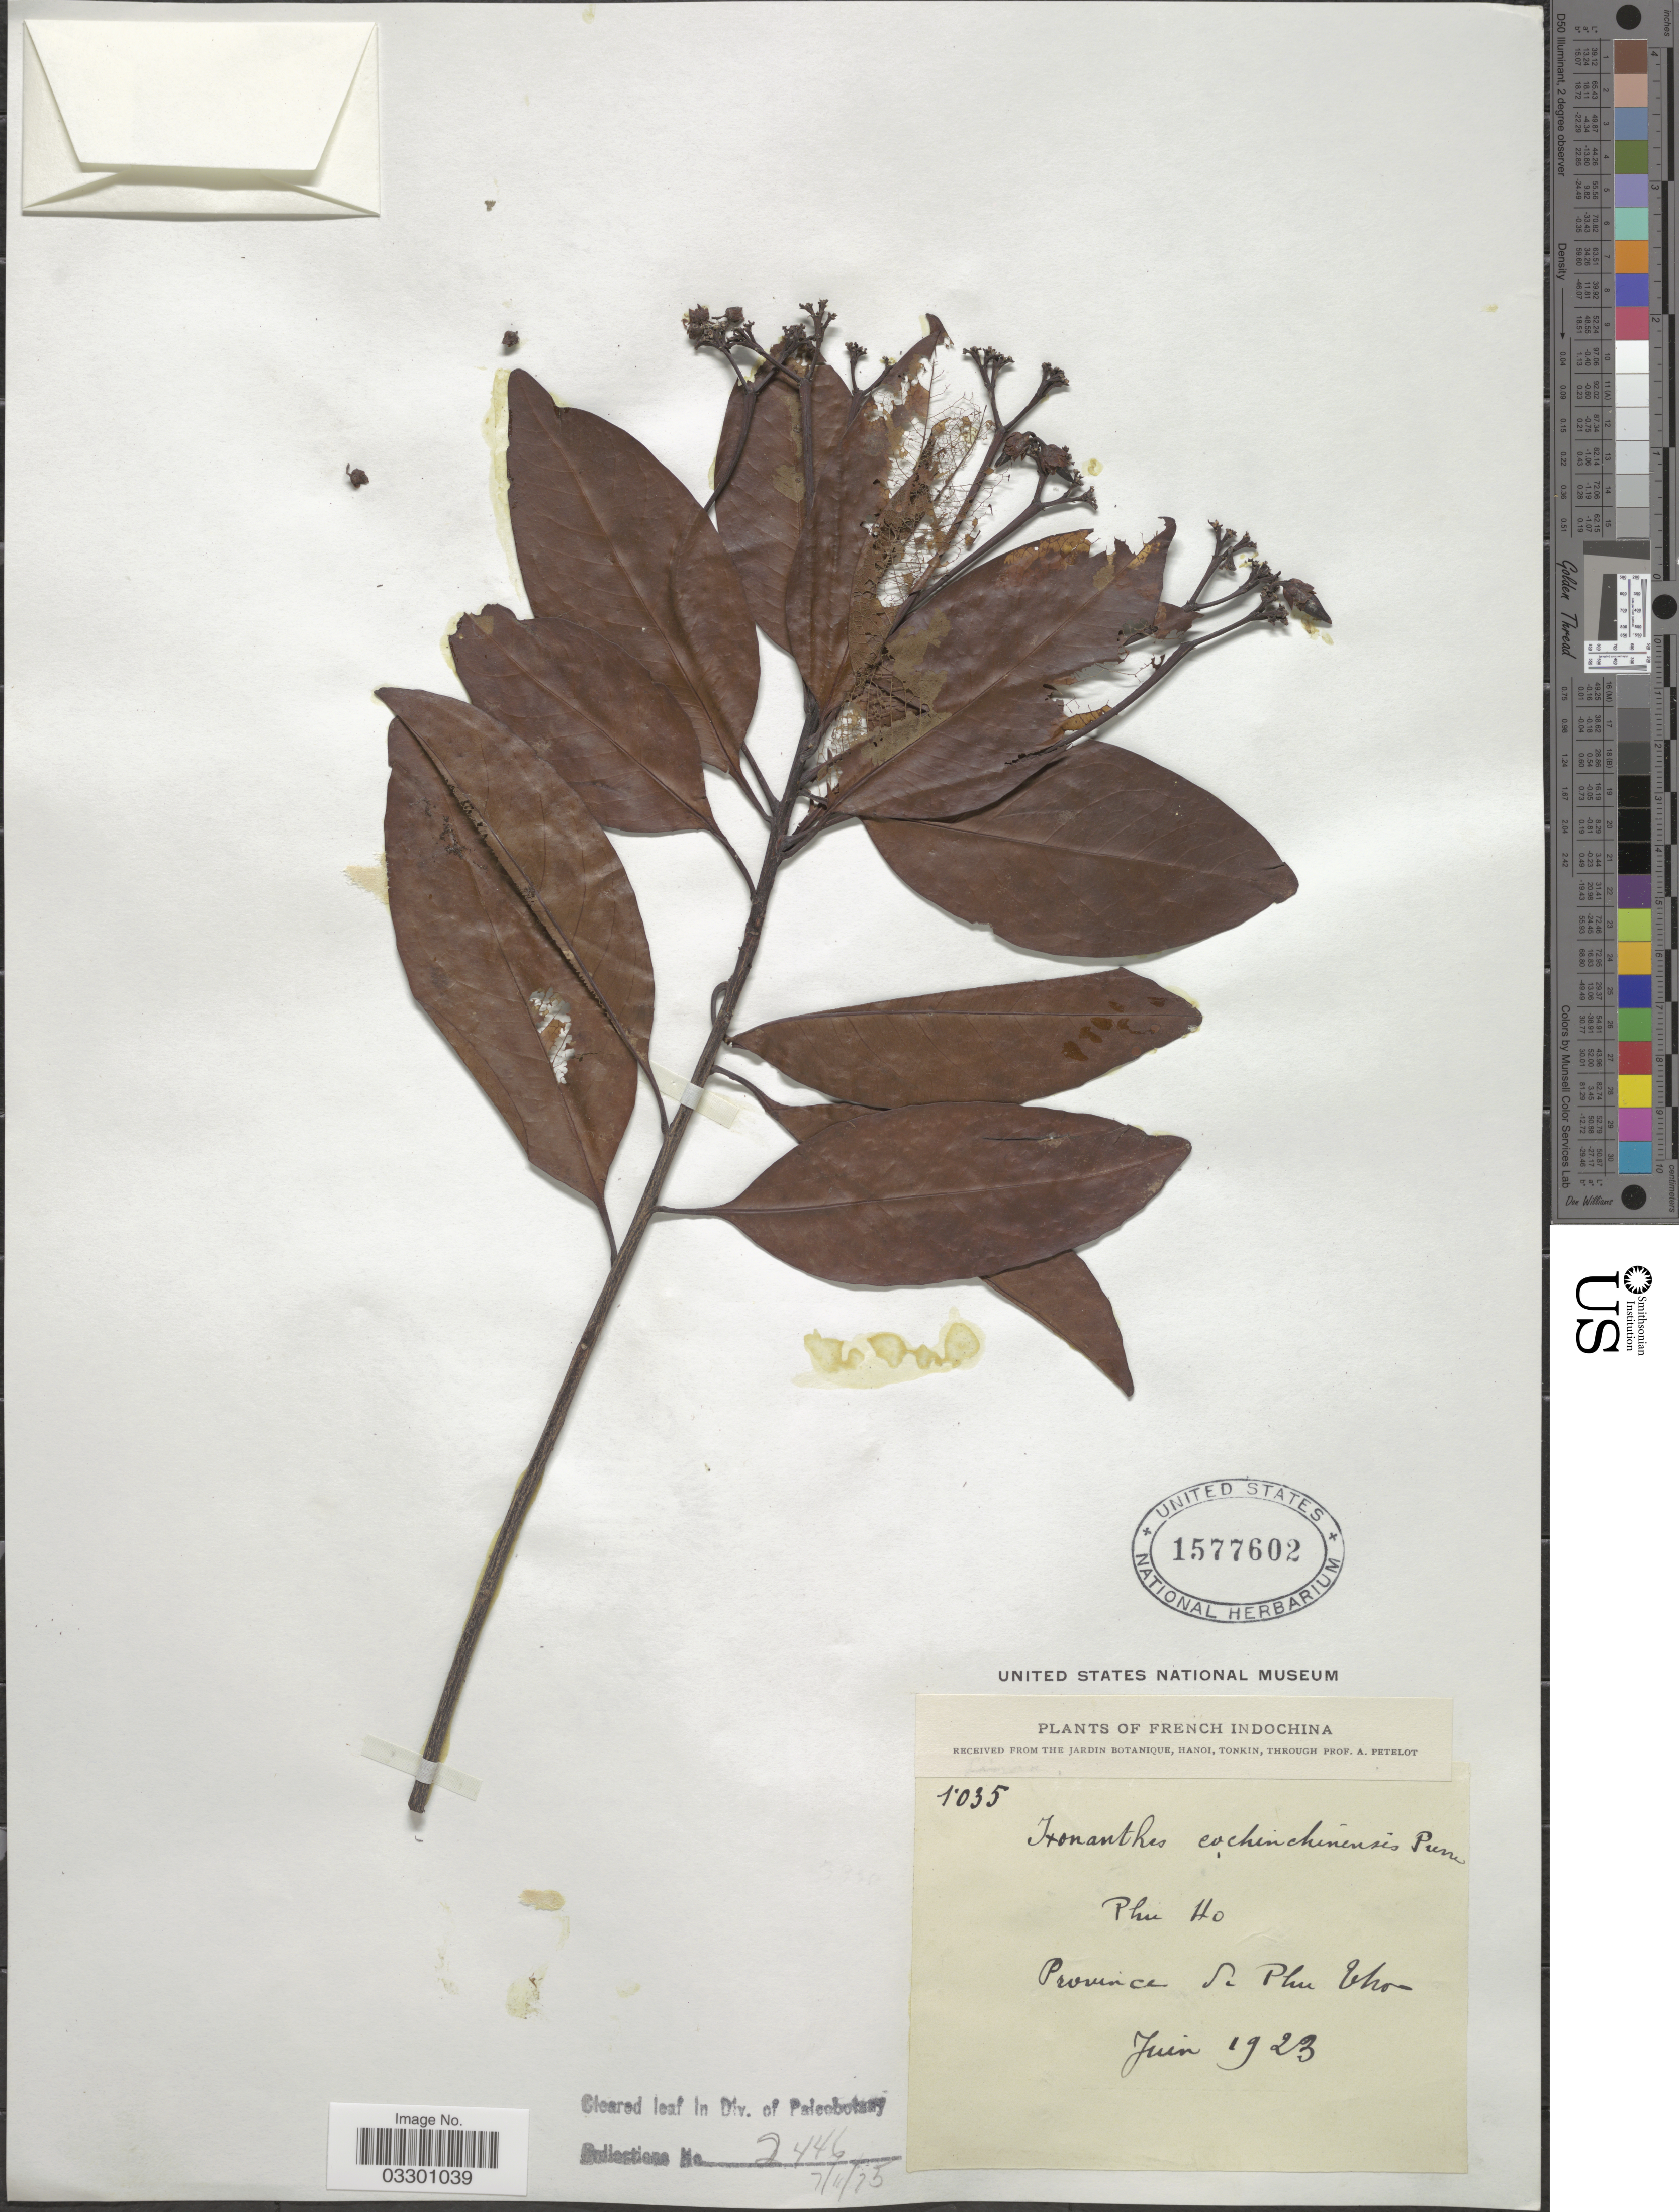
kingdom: Plantae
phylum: Tracheophyta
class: Magnoliopsida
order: Malpighiales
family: Ixonanthaceae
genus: Ixonanthes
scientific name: Ixonanthes reticulata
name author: Jack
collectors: A. Petelot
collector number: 1035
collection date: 1923-06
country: Vietnam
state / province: Phu Tho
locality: French Indochina. Phu Ho.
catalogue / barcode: US 1577602